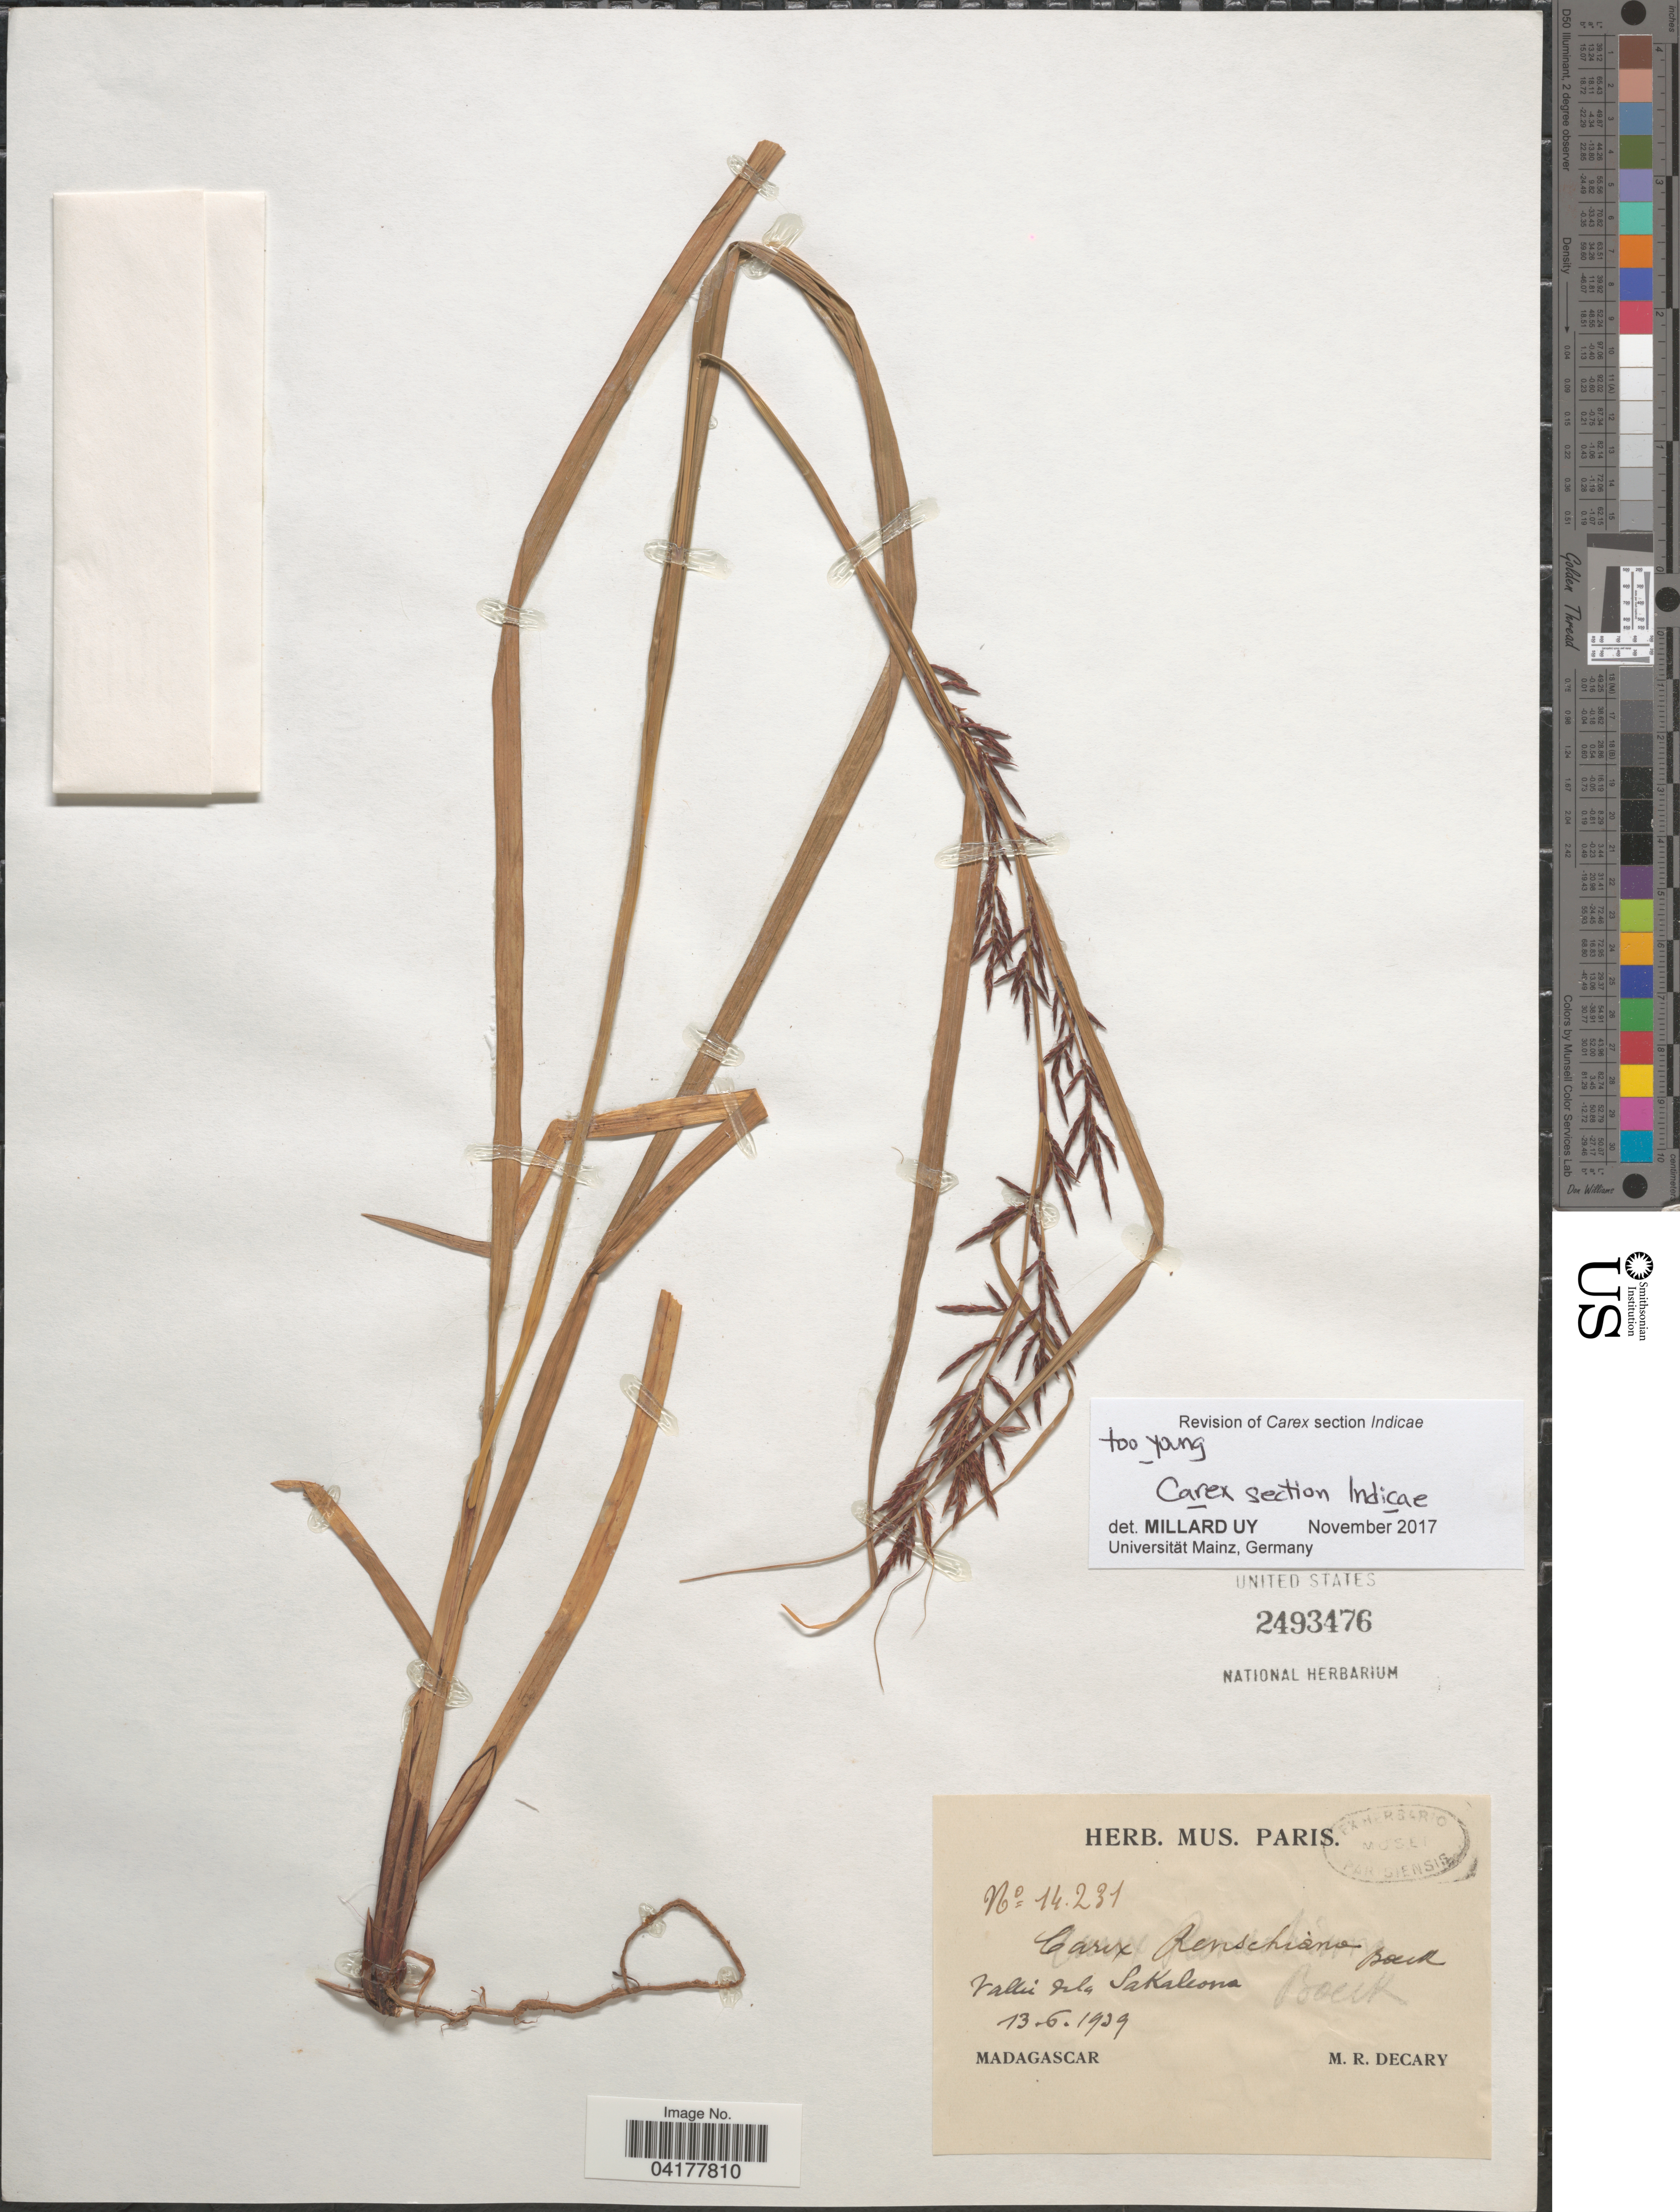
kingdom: Plantae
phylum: Tracheophyta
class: Liliopsida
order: Poales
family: Cyperaceae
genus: Carex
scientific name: Carex renschiana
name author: Boeckeler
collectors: R. Decary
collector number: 14231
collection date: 1939-06-13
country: Madagascar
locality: Vallée de la Sakaleona.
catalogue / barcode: US 2493476